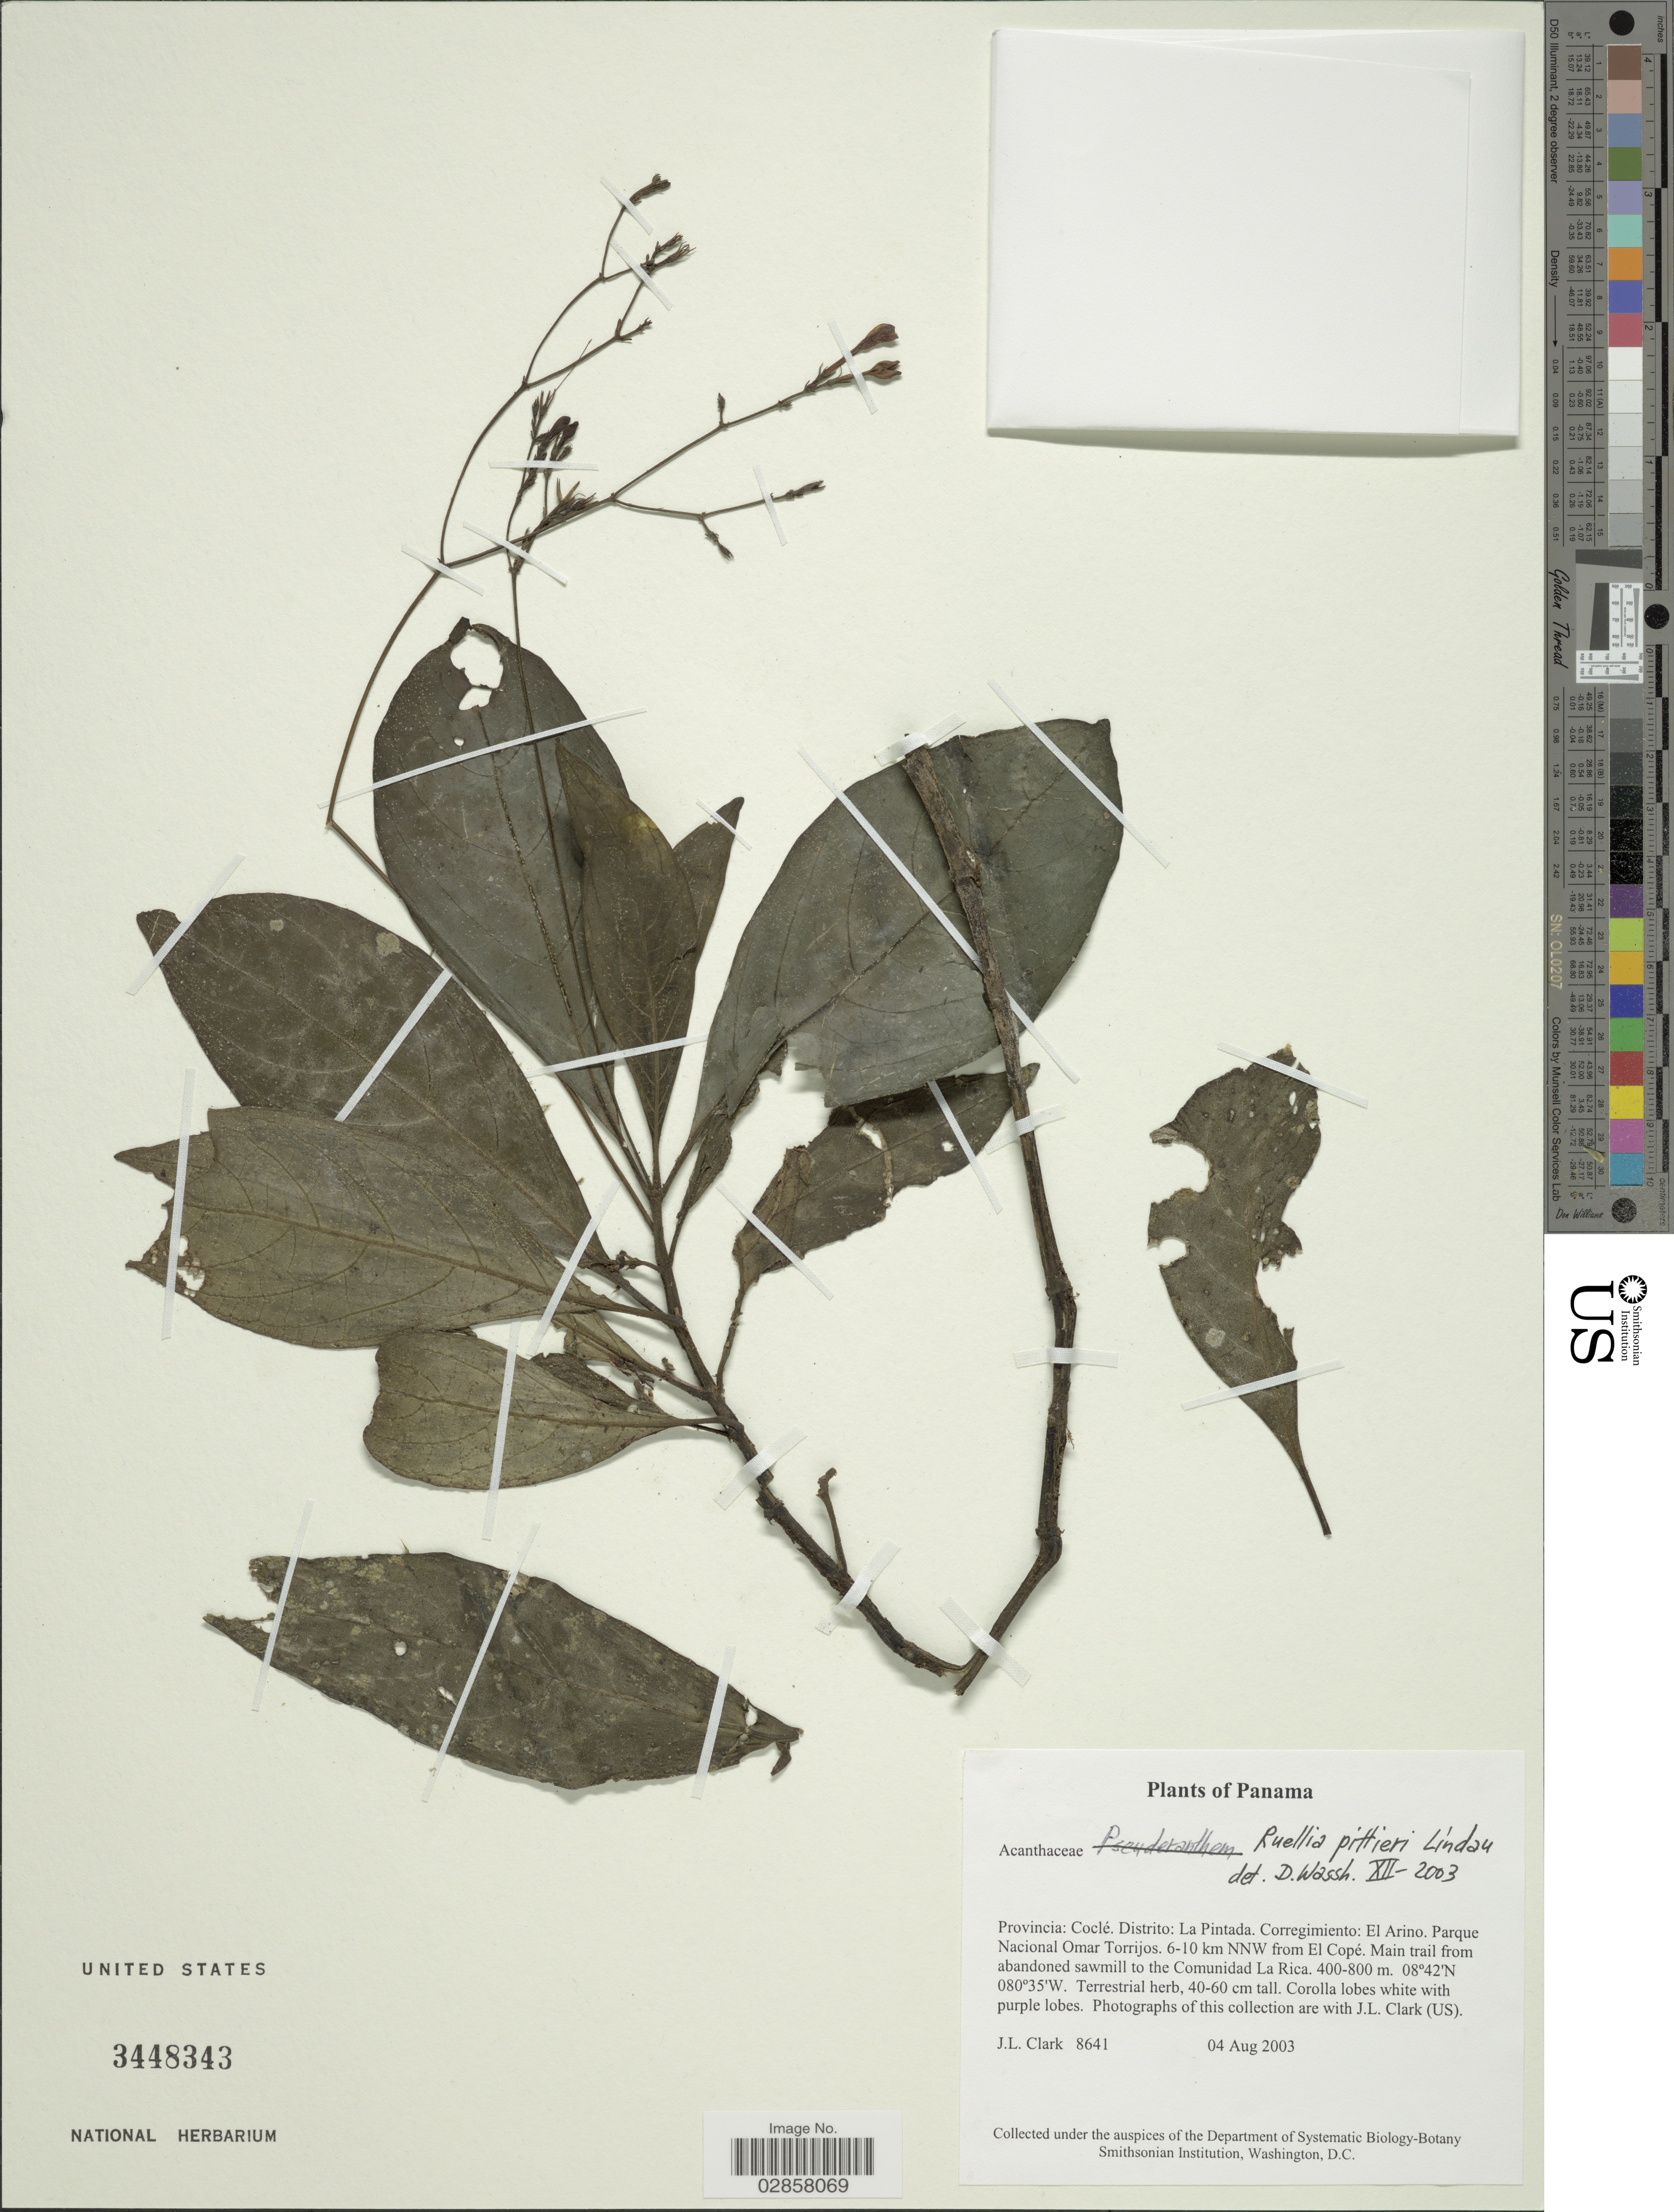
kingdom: Plantae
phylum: Tracheophyta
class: Magnoliopsida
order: Lamiales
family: Acanthaceae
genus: Ruellia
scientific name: Ruellia pittieri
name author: Lindau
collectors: J. L. Clark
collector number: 8641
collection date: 2003-08-04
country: Panama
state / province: Coclé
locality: Distrito: La Pintada. Corregimiento: El Arino. Parque Nacional Omar Torrijos. 6-10 km NNW from El Copé. Main trail from abandoned sawmill to the Comunidad La Rica.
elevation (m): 400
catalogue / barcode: US 3448343